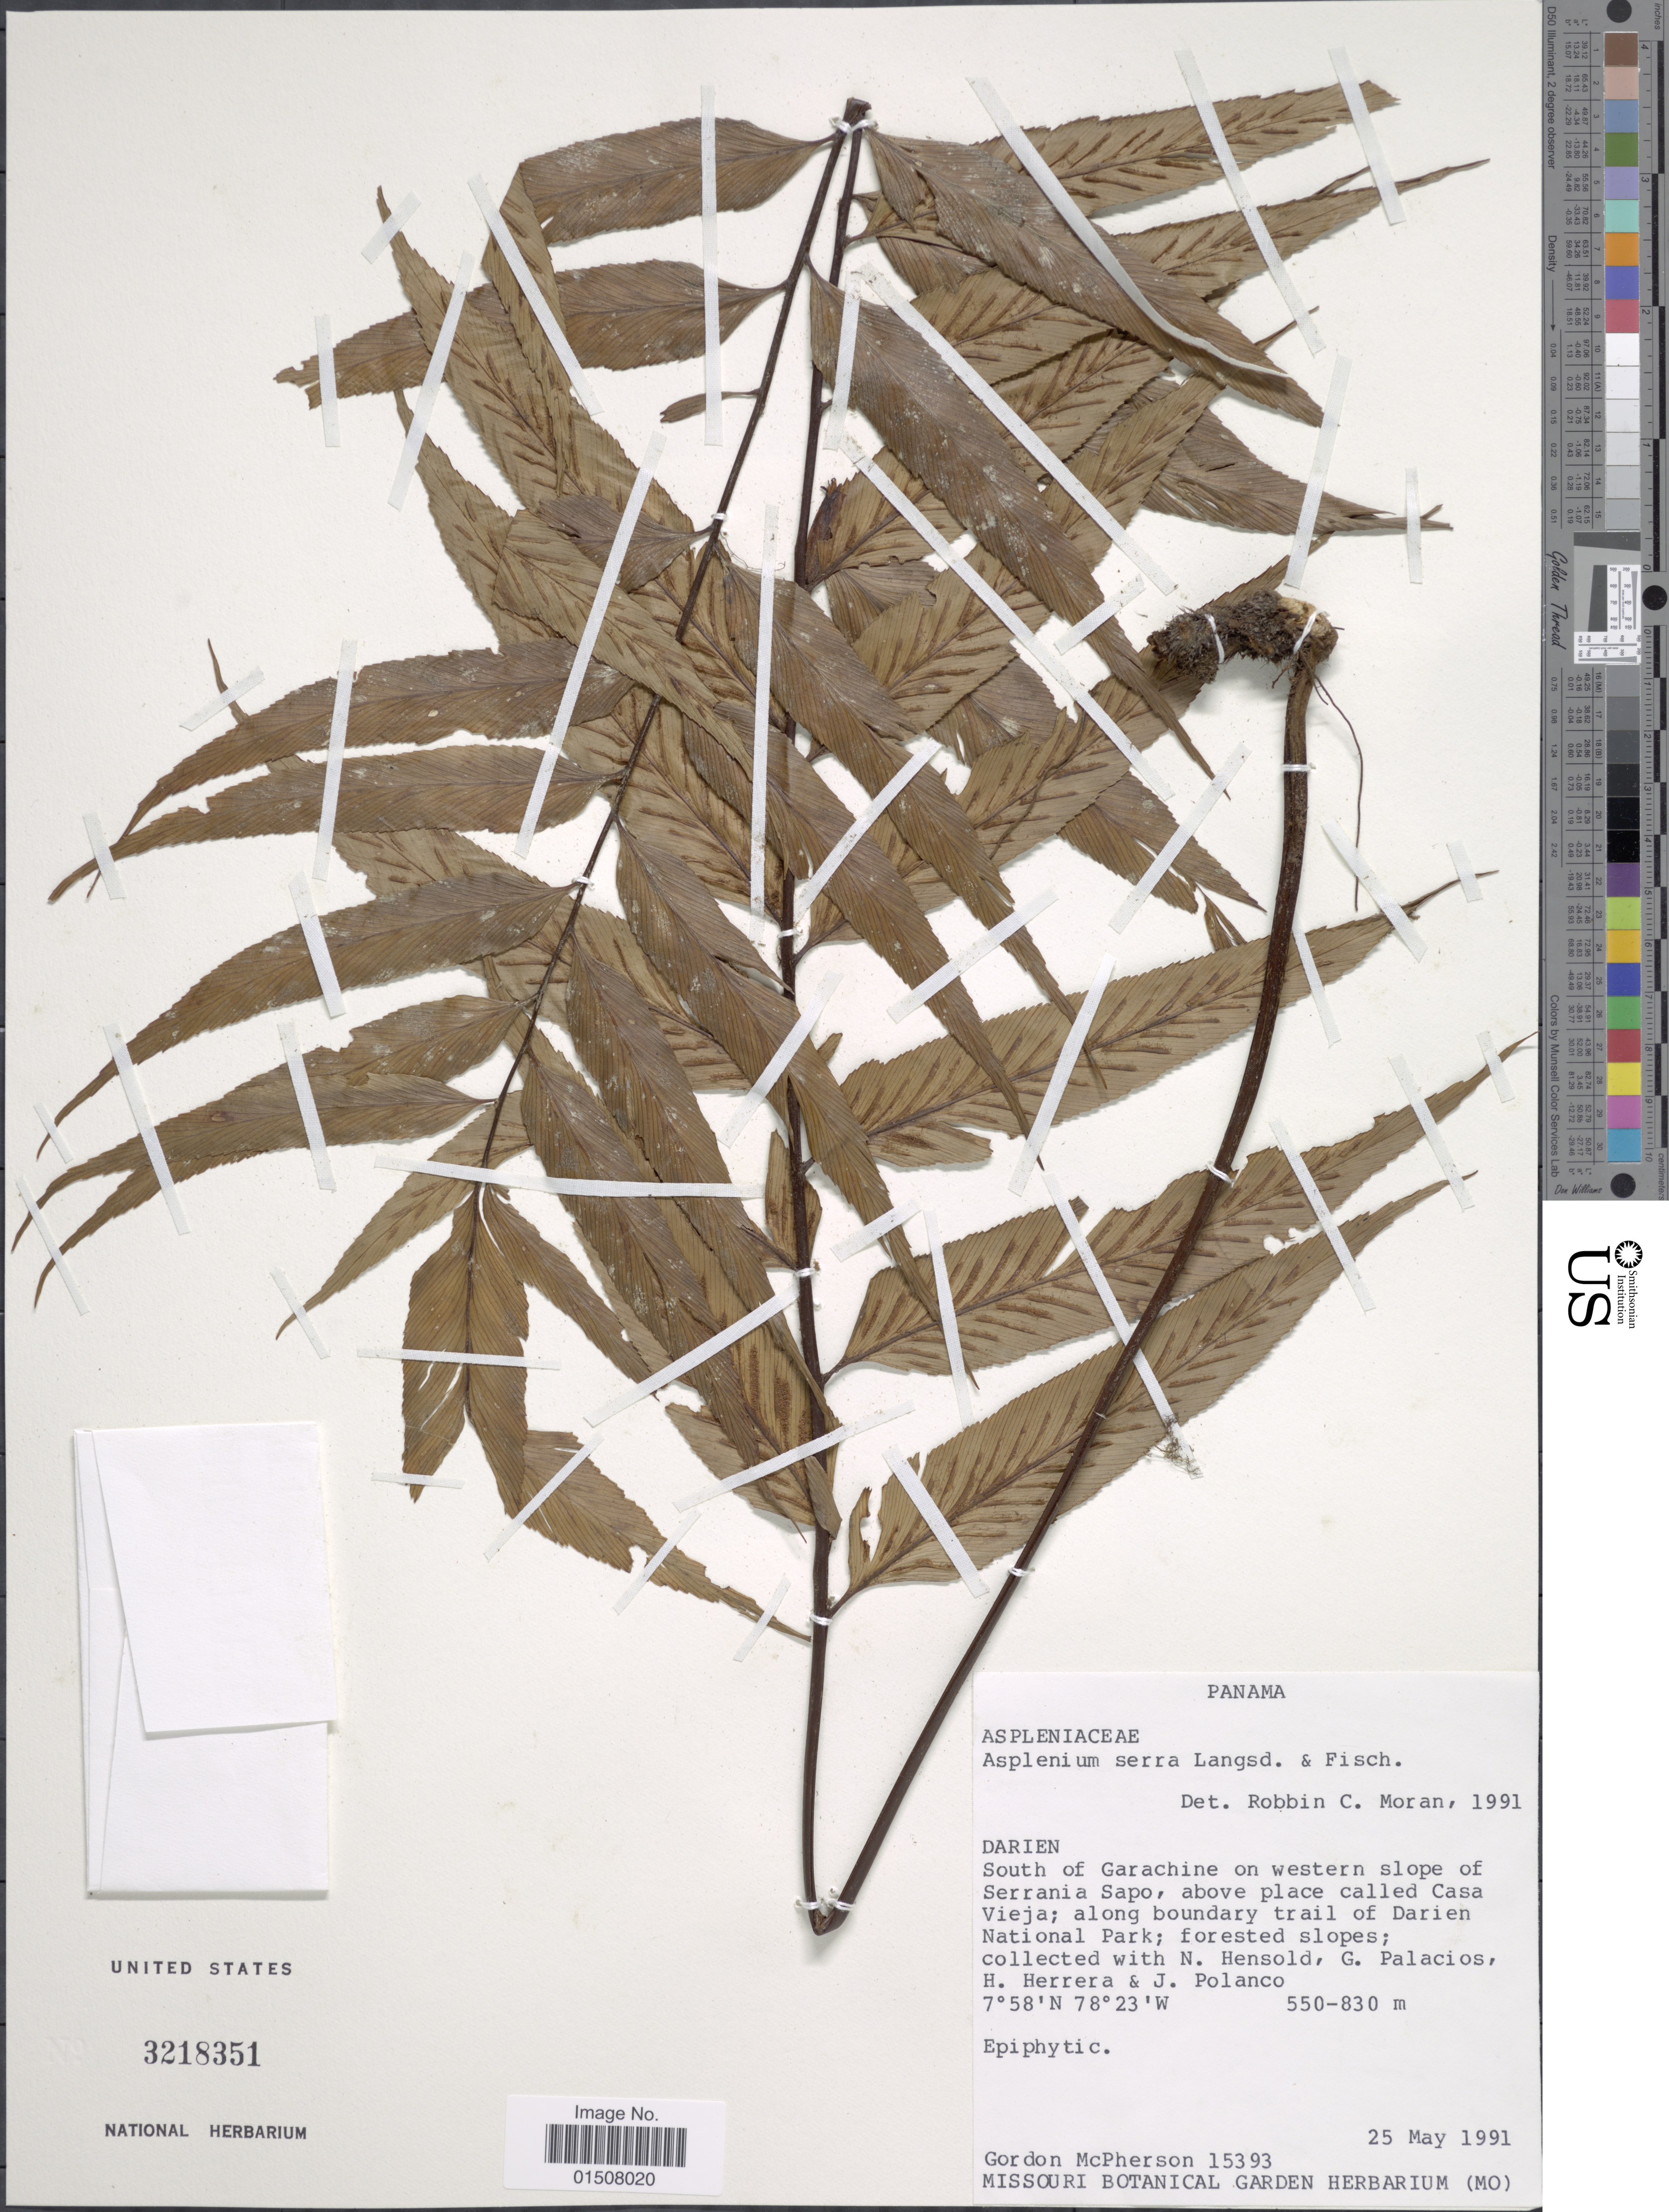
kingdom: Plantae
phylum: Tracheophyta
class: Polypodiopsida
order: Polypodiales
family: Aspleniaceae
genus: Asplenium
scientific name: Asplenium serra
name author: Langsd. & Fisch.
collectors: G. D. McPherson, N. Hensold, G. Palacios, H. Herrera & J. Polanco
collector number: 15393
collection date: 1991-05-25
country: Panama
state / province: Darién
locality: South of Garachine on western slope of Serrania Sapo, above place called Casa Vieja, along boundary trail of Darien National Park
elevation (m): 550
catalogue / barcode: US 3218351